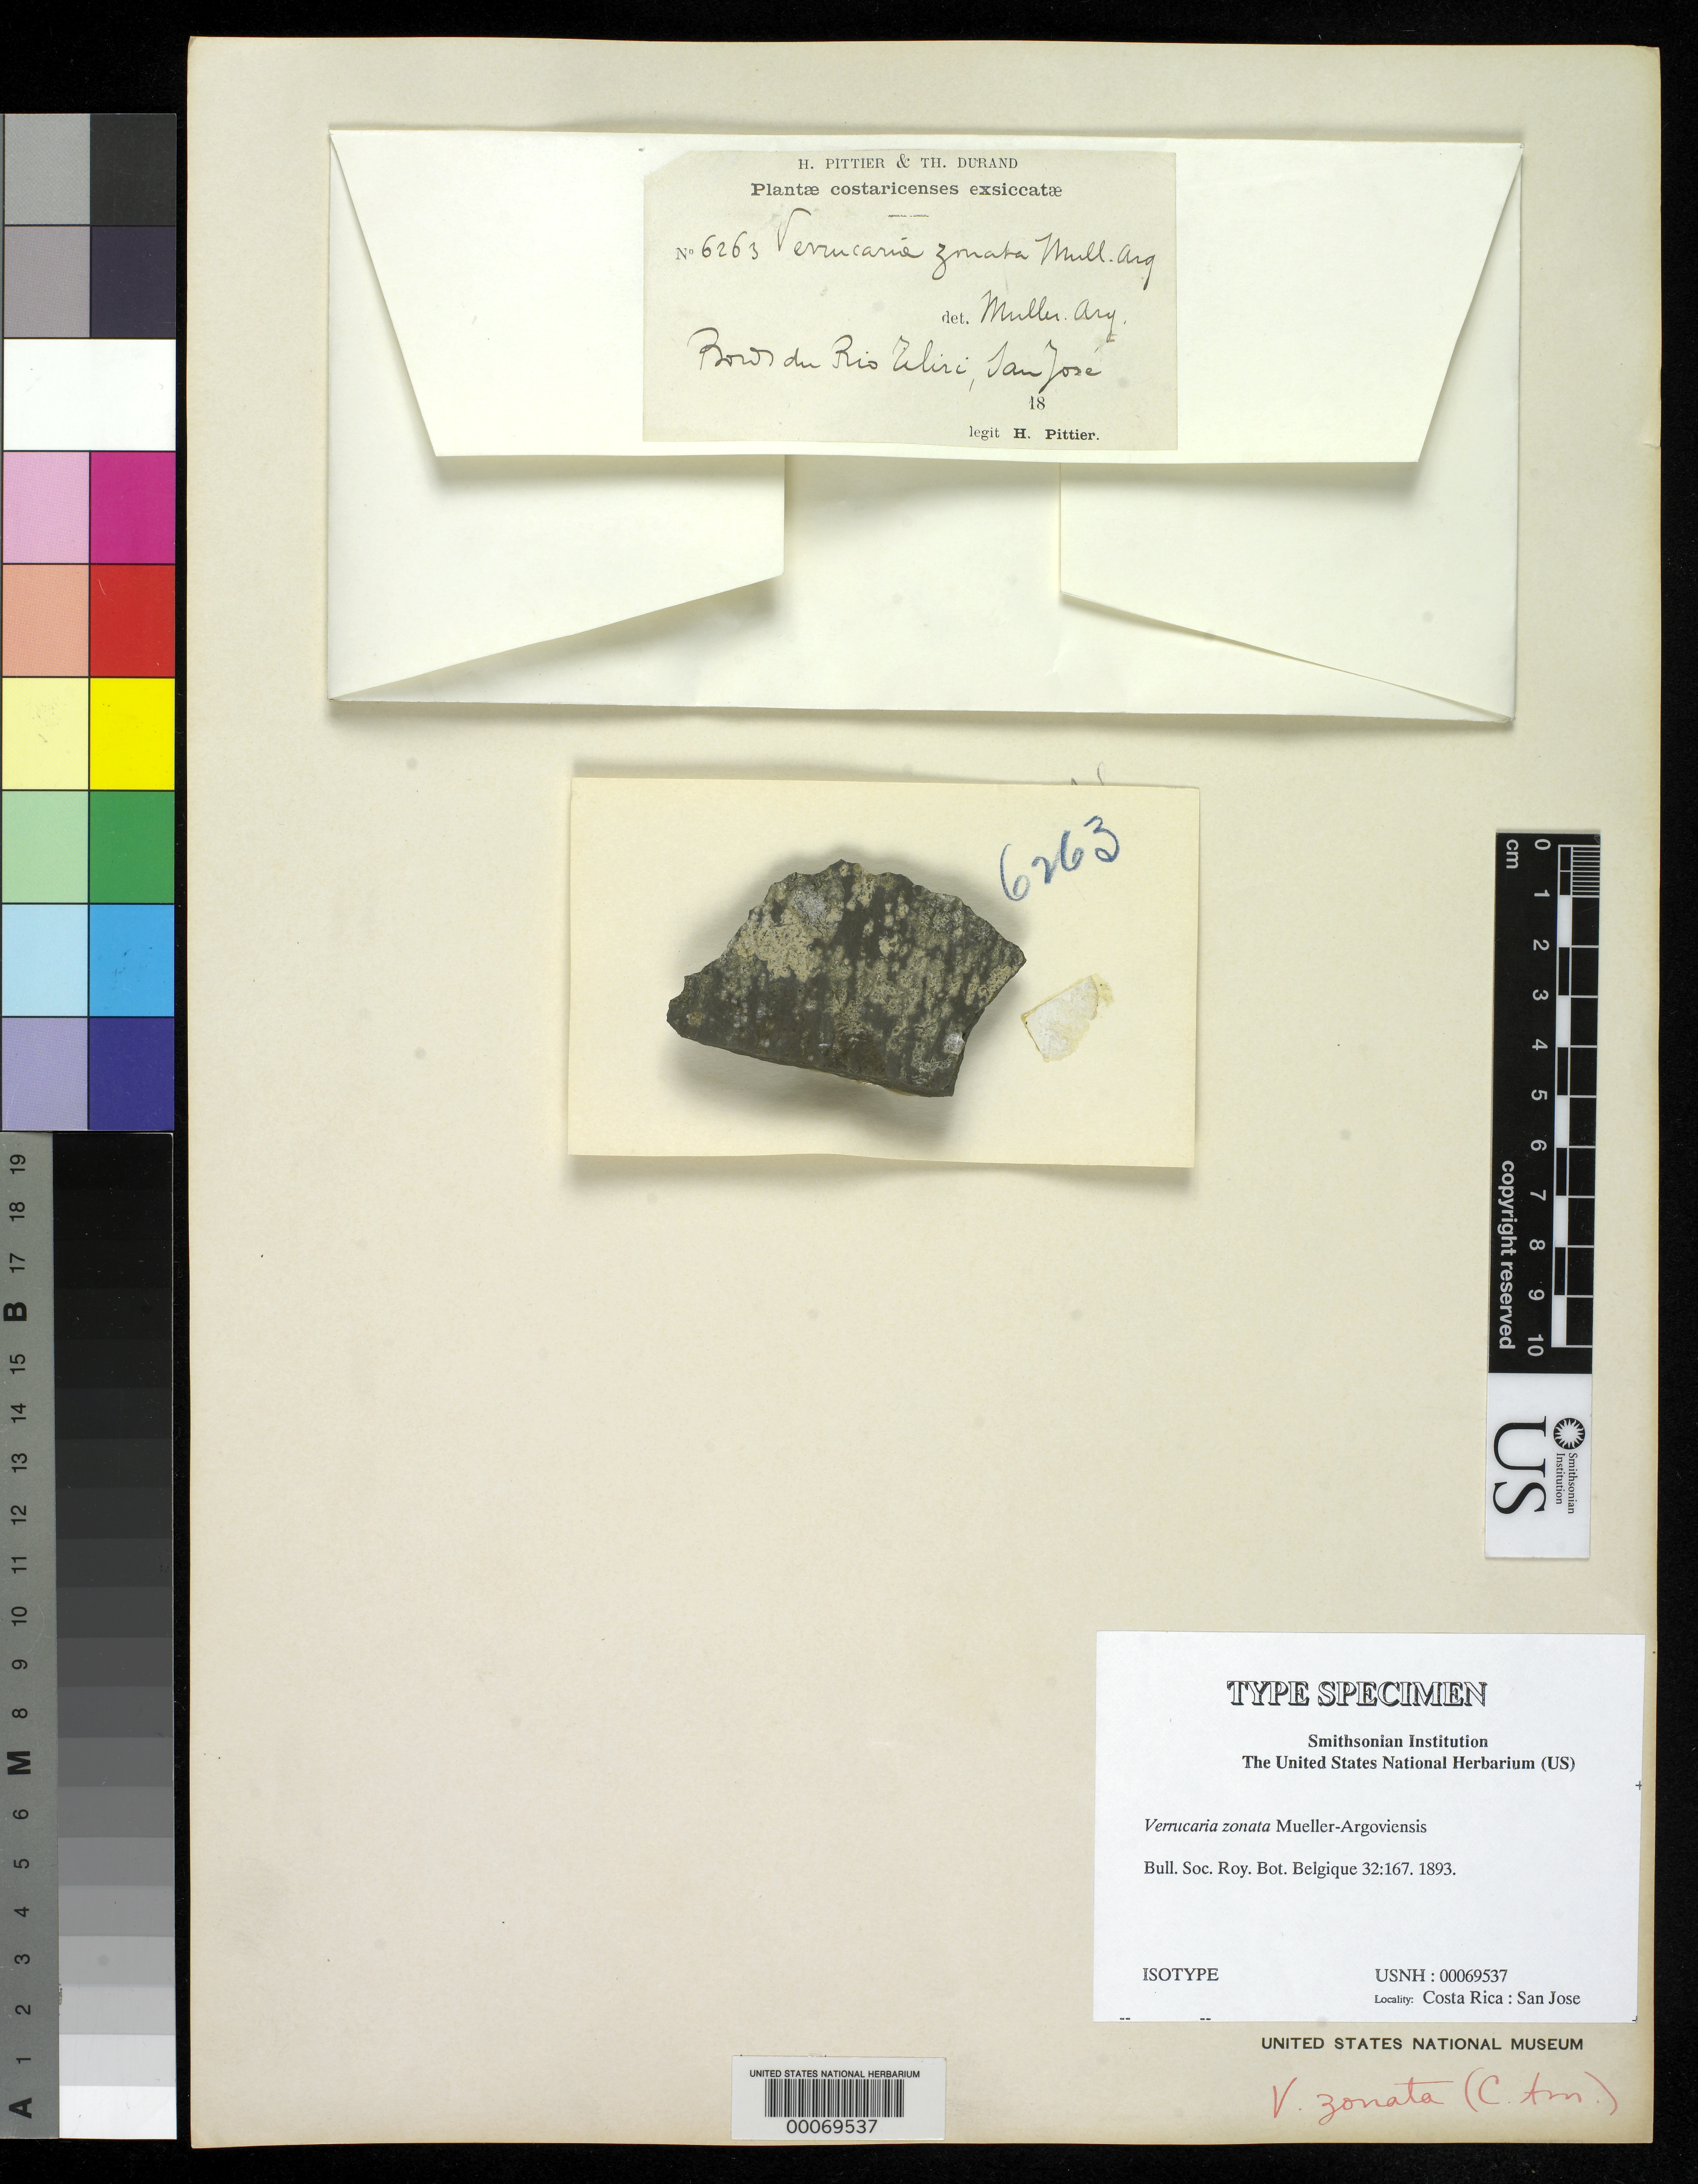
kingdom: Fungi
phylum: Ascomycota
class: Eurotiomycetes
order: Verrucariales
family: Verrucariaceae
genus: Verrucaria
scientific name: Verrucaria zonata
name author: Müll. Arg.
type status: Isotype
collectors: H. F. Pittier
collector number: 6263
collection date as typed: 18--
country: Costa Rica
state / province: San José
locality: Bows du Rio Uliri.